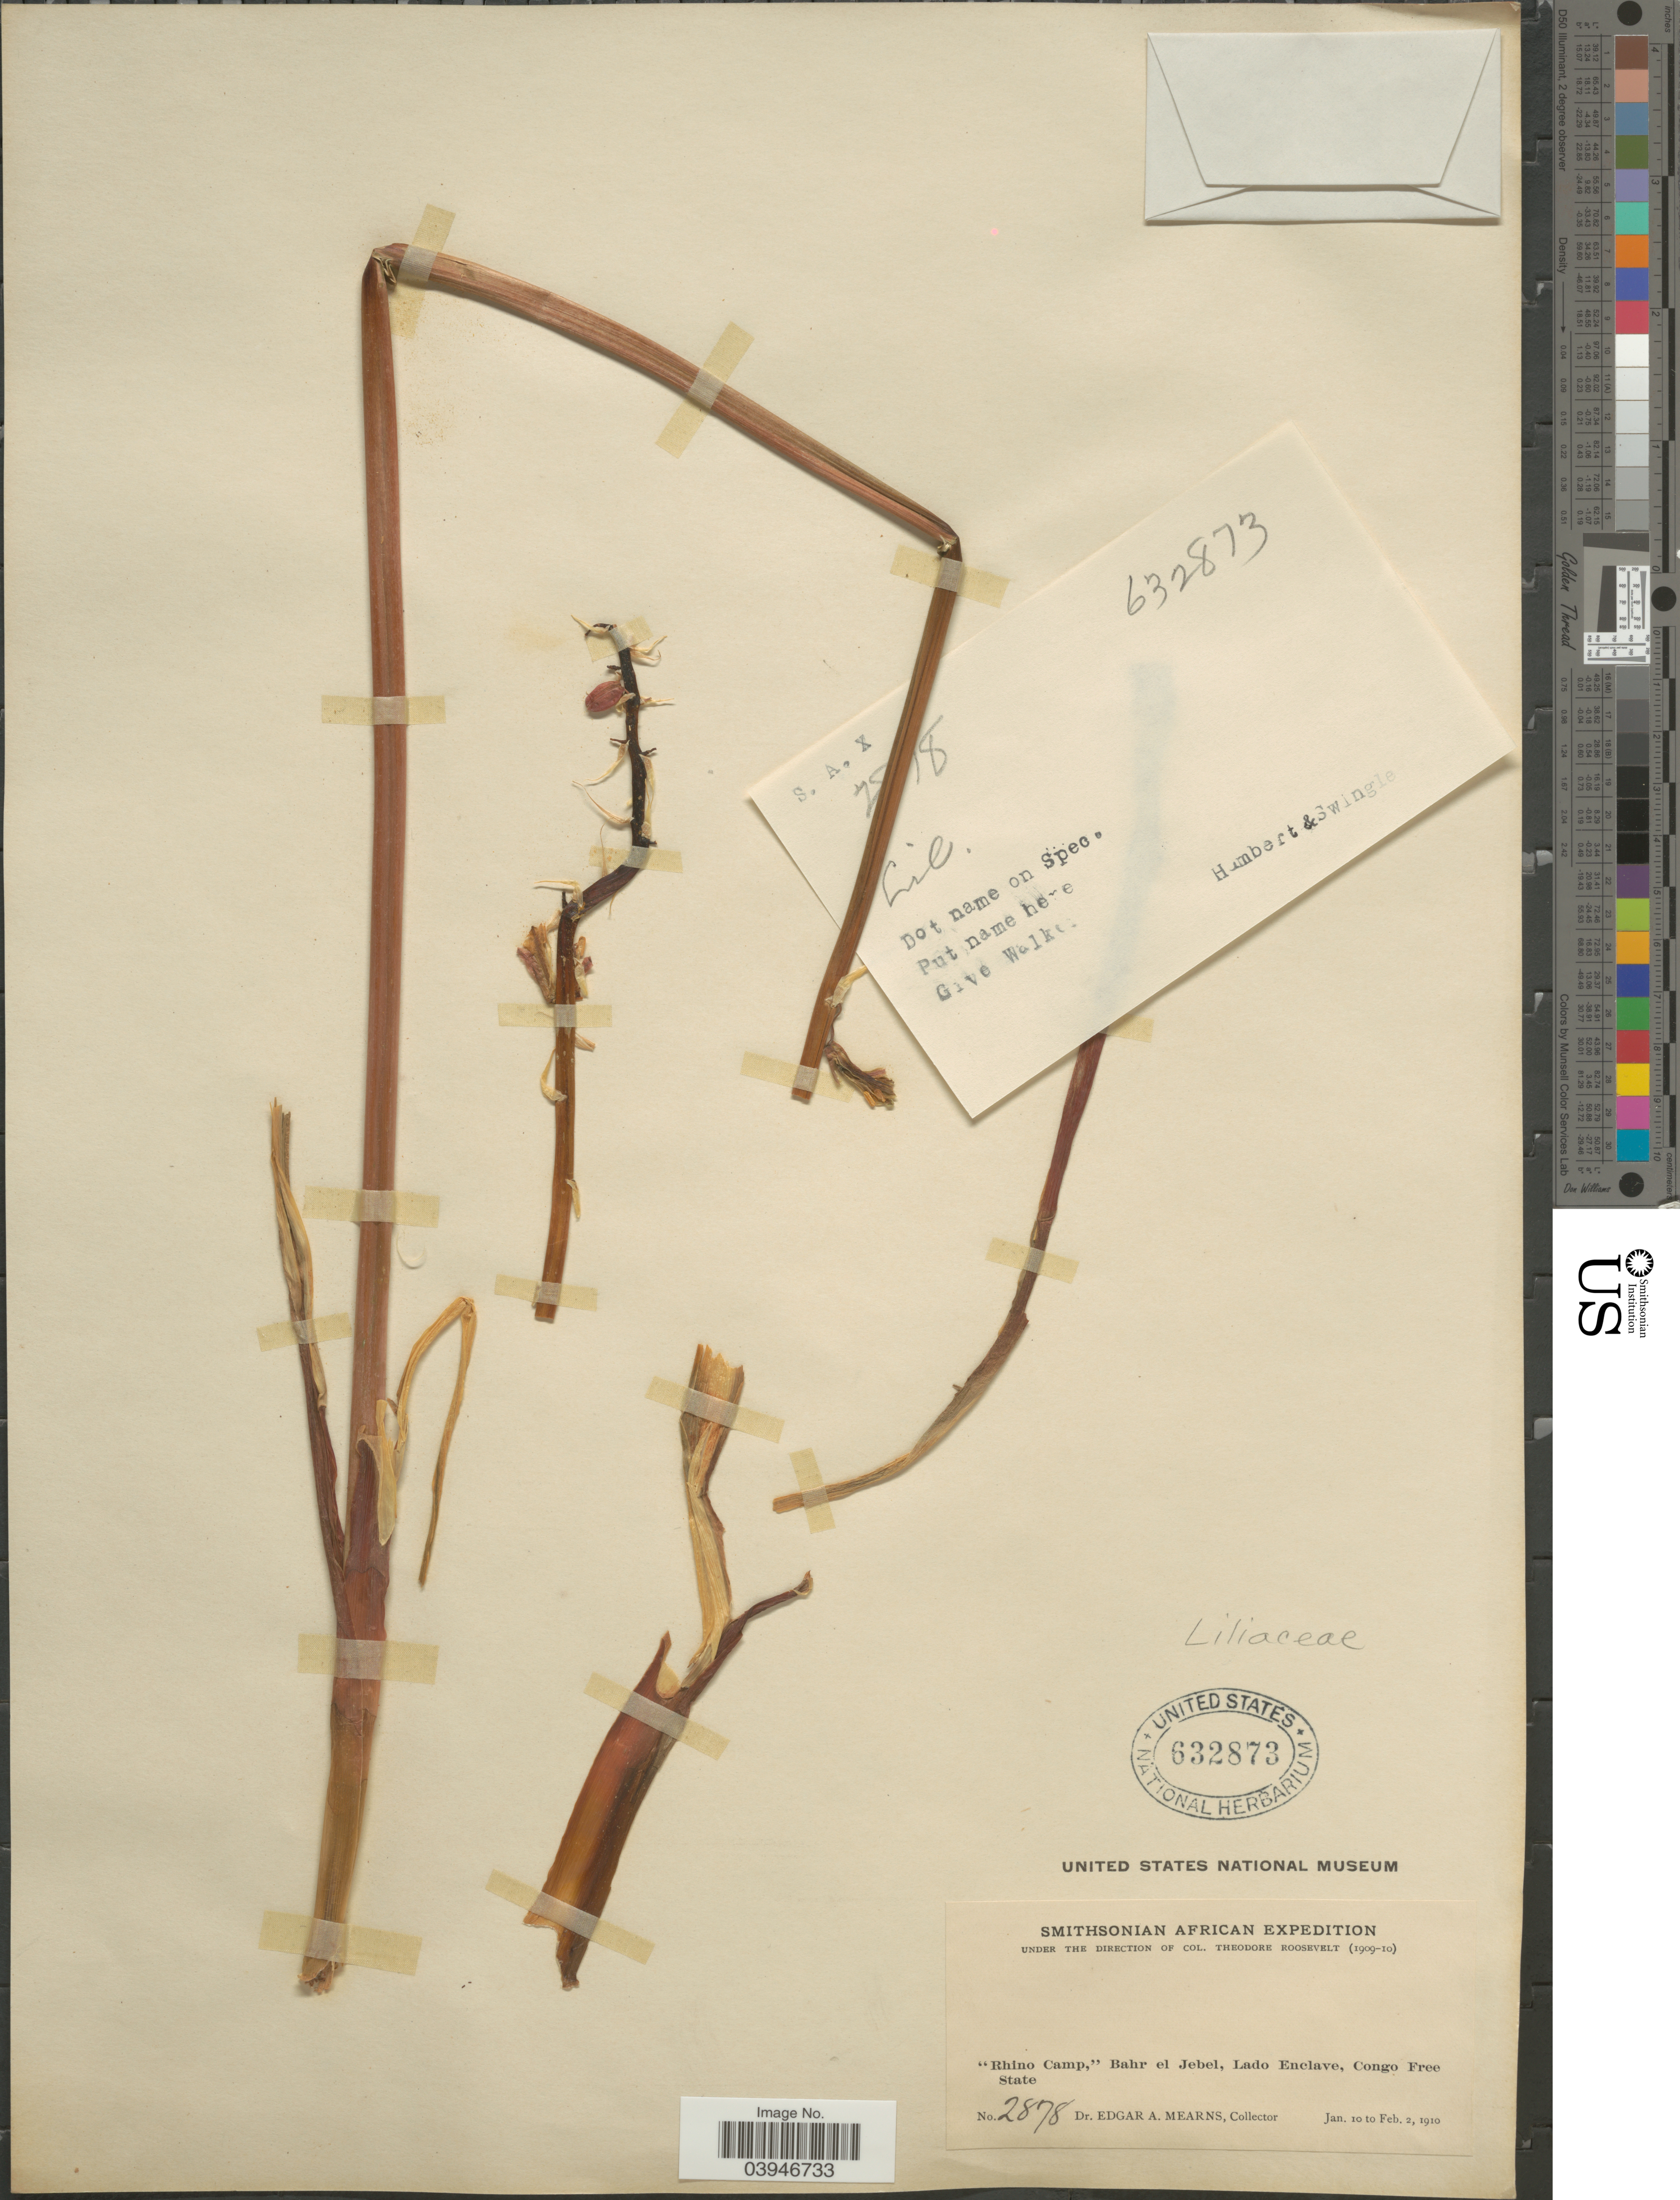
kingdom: Plantae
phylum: Tracheophyta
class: Liliopsida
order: Liliales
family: Liliaceae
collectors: E. A. Mearns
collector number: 2878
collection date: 1910-01-10/1910-02-02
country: South Sudan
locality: Rhino Camp,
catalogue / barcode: US 632873